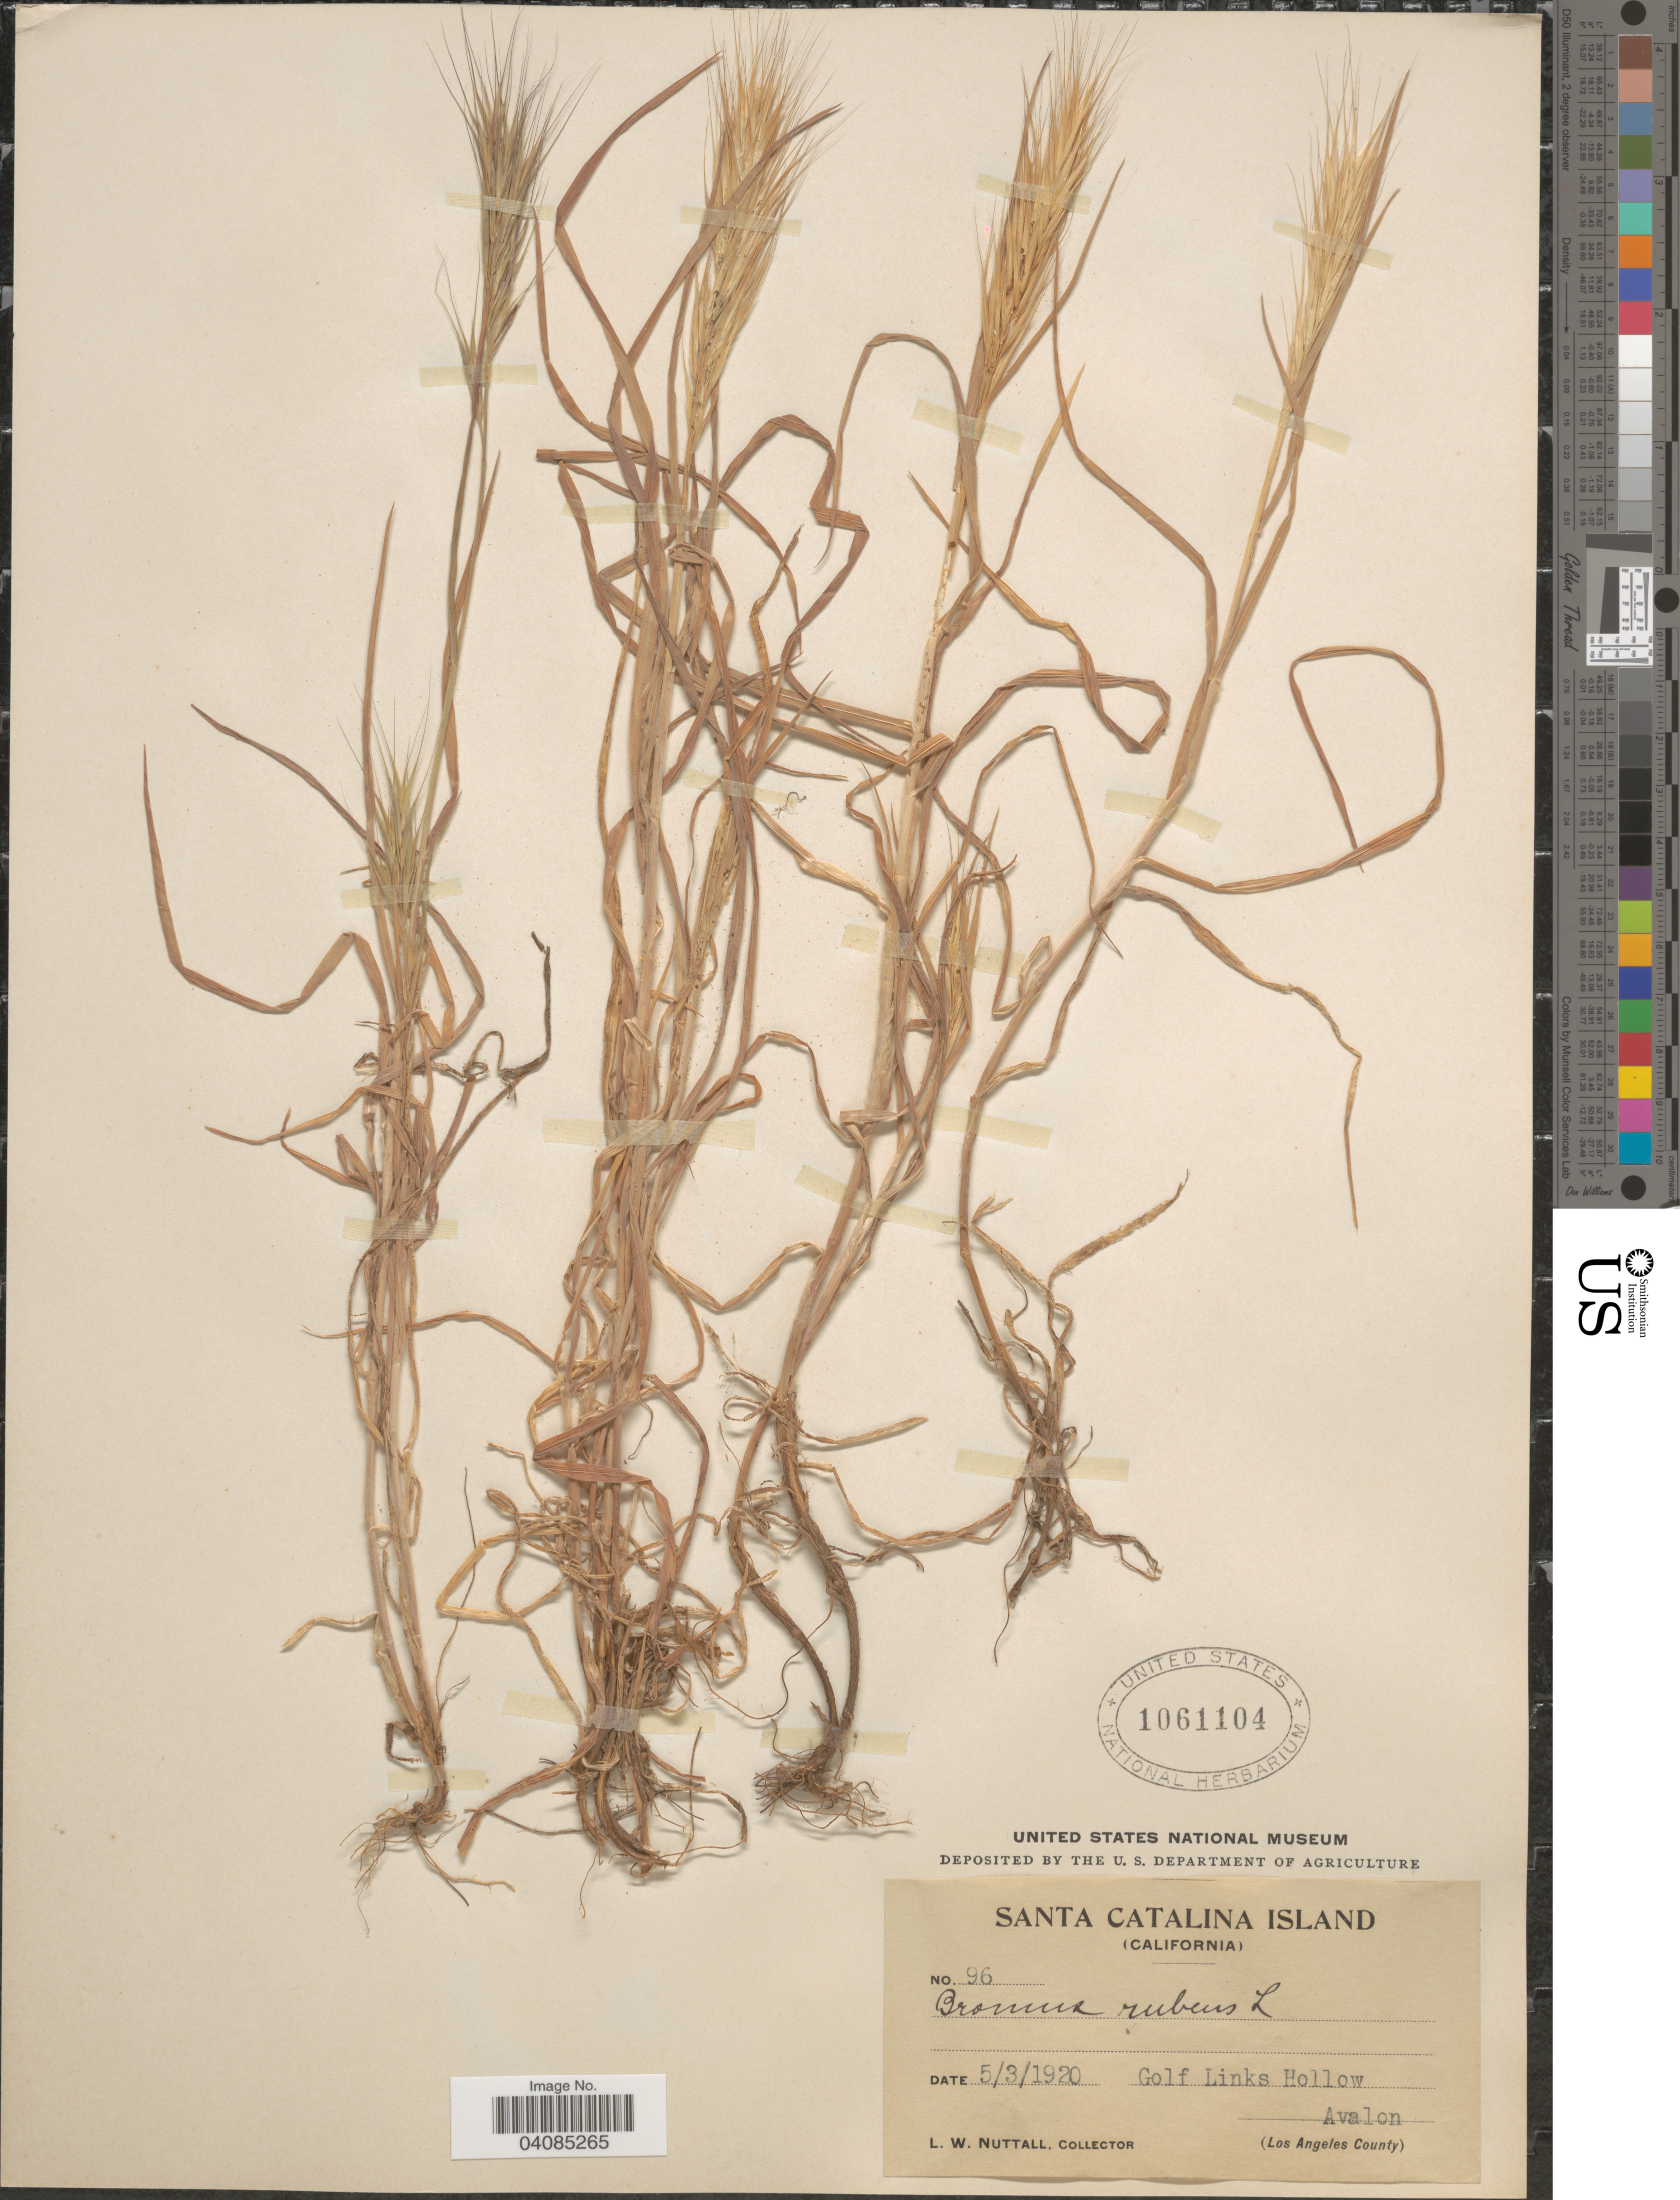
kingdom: Plantae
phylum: Tracheophyta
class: Liliopsida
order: Poales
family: Poaceae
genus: Bromus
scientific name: Bromus rubens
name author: L.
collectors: L. W. Nuttall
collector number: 96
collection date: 1920-05-03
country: United States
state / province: California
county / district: Los Angeles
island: Santa Catalina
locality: Santa Catalina Island. Golf Links Hollow. Avalon. (Los Angeles County).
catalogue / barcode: US 1061104